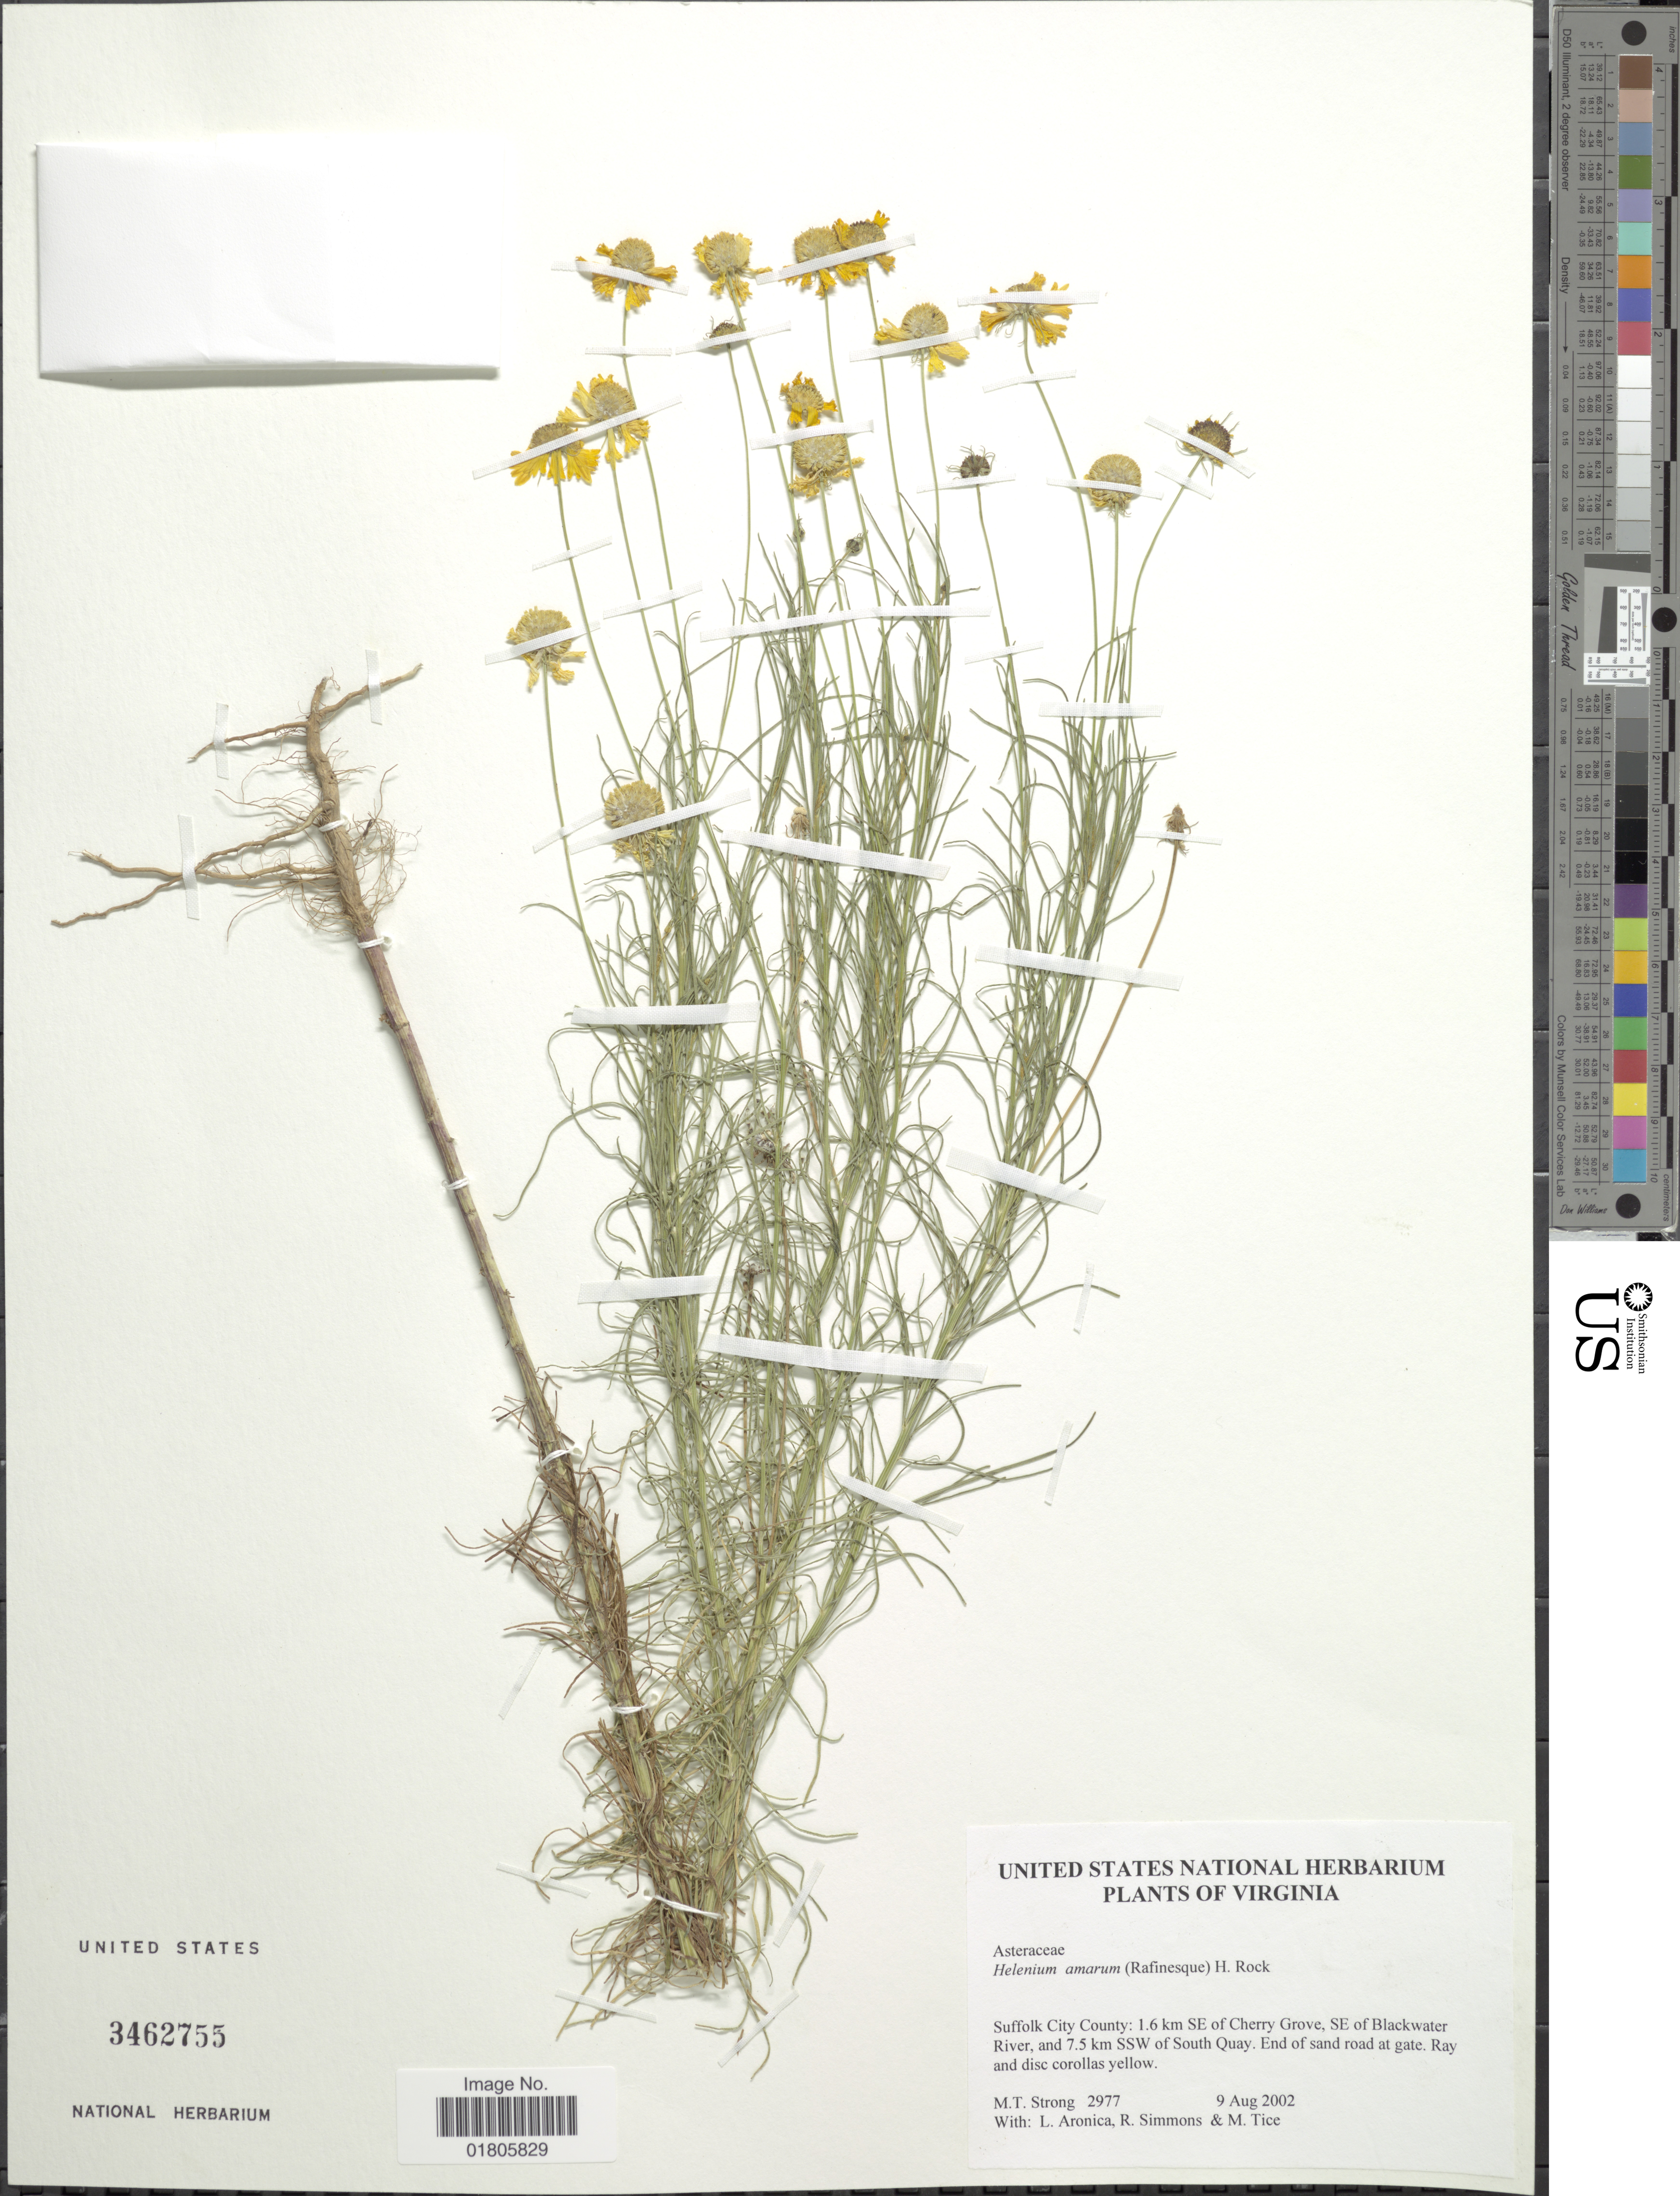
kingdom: Plantae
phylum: Tracheophyta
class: Magnoliopsida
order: Asterales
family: Asteraceae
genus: Helenium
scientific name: Helenium amarum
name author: (Raf.) H. Rock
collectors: M. T. Strong, L. Aronica, R. Simmons & M. Tice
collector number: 2977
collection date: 2002-08-09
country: United States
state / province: Virginia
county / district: City of Suffolk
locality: Suffolk City County: 1.6 km SE of Cherry Grove, Se of Blackwater River, and 7.5 km SSW of South Quay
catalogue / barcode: US 3462755